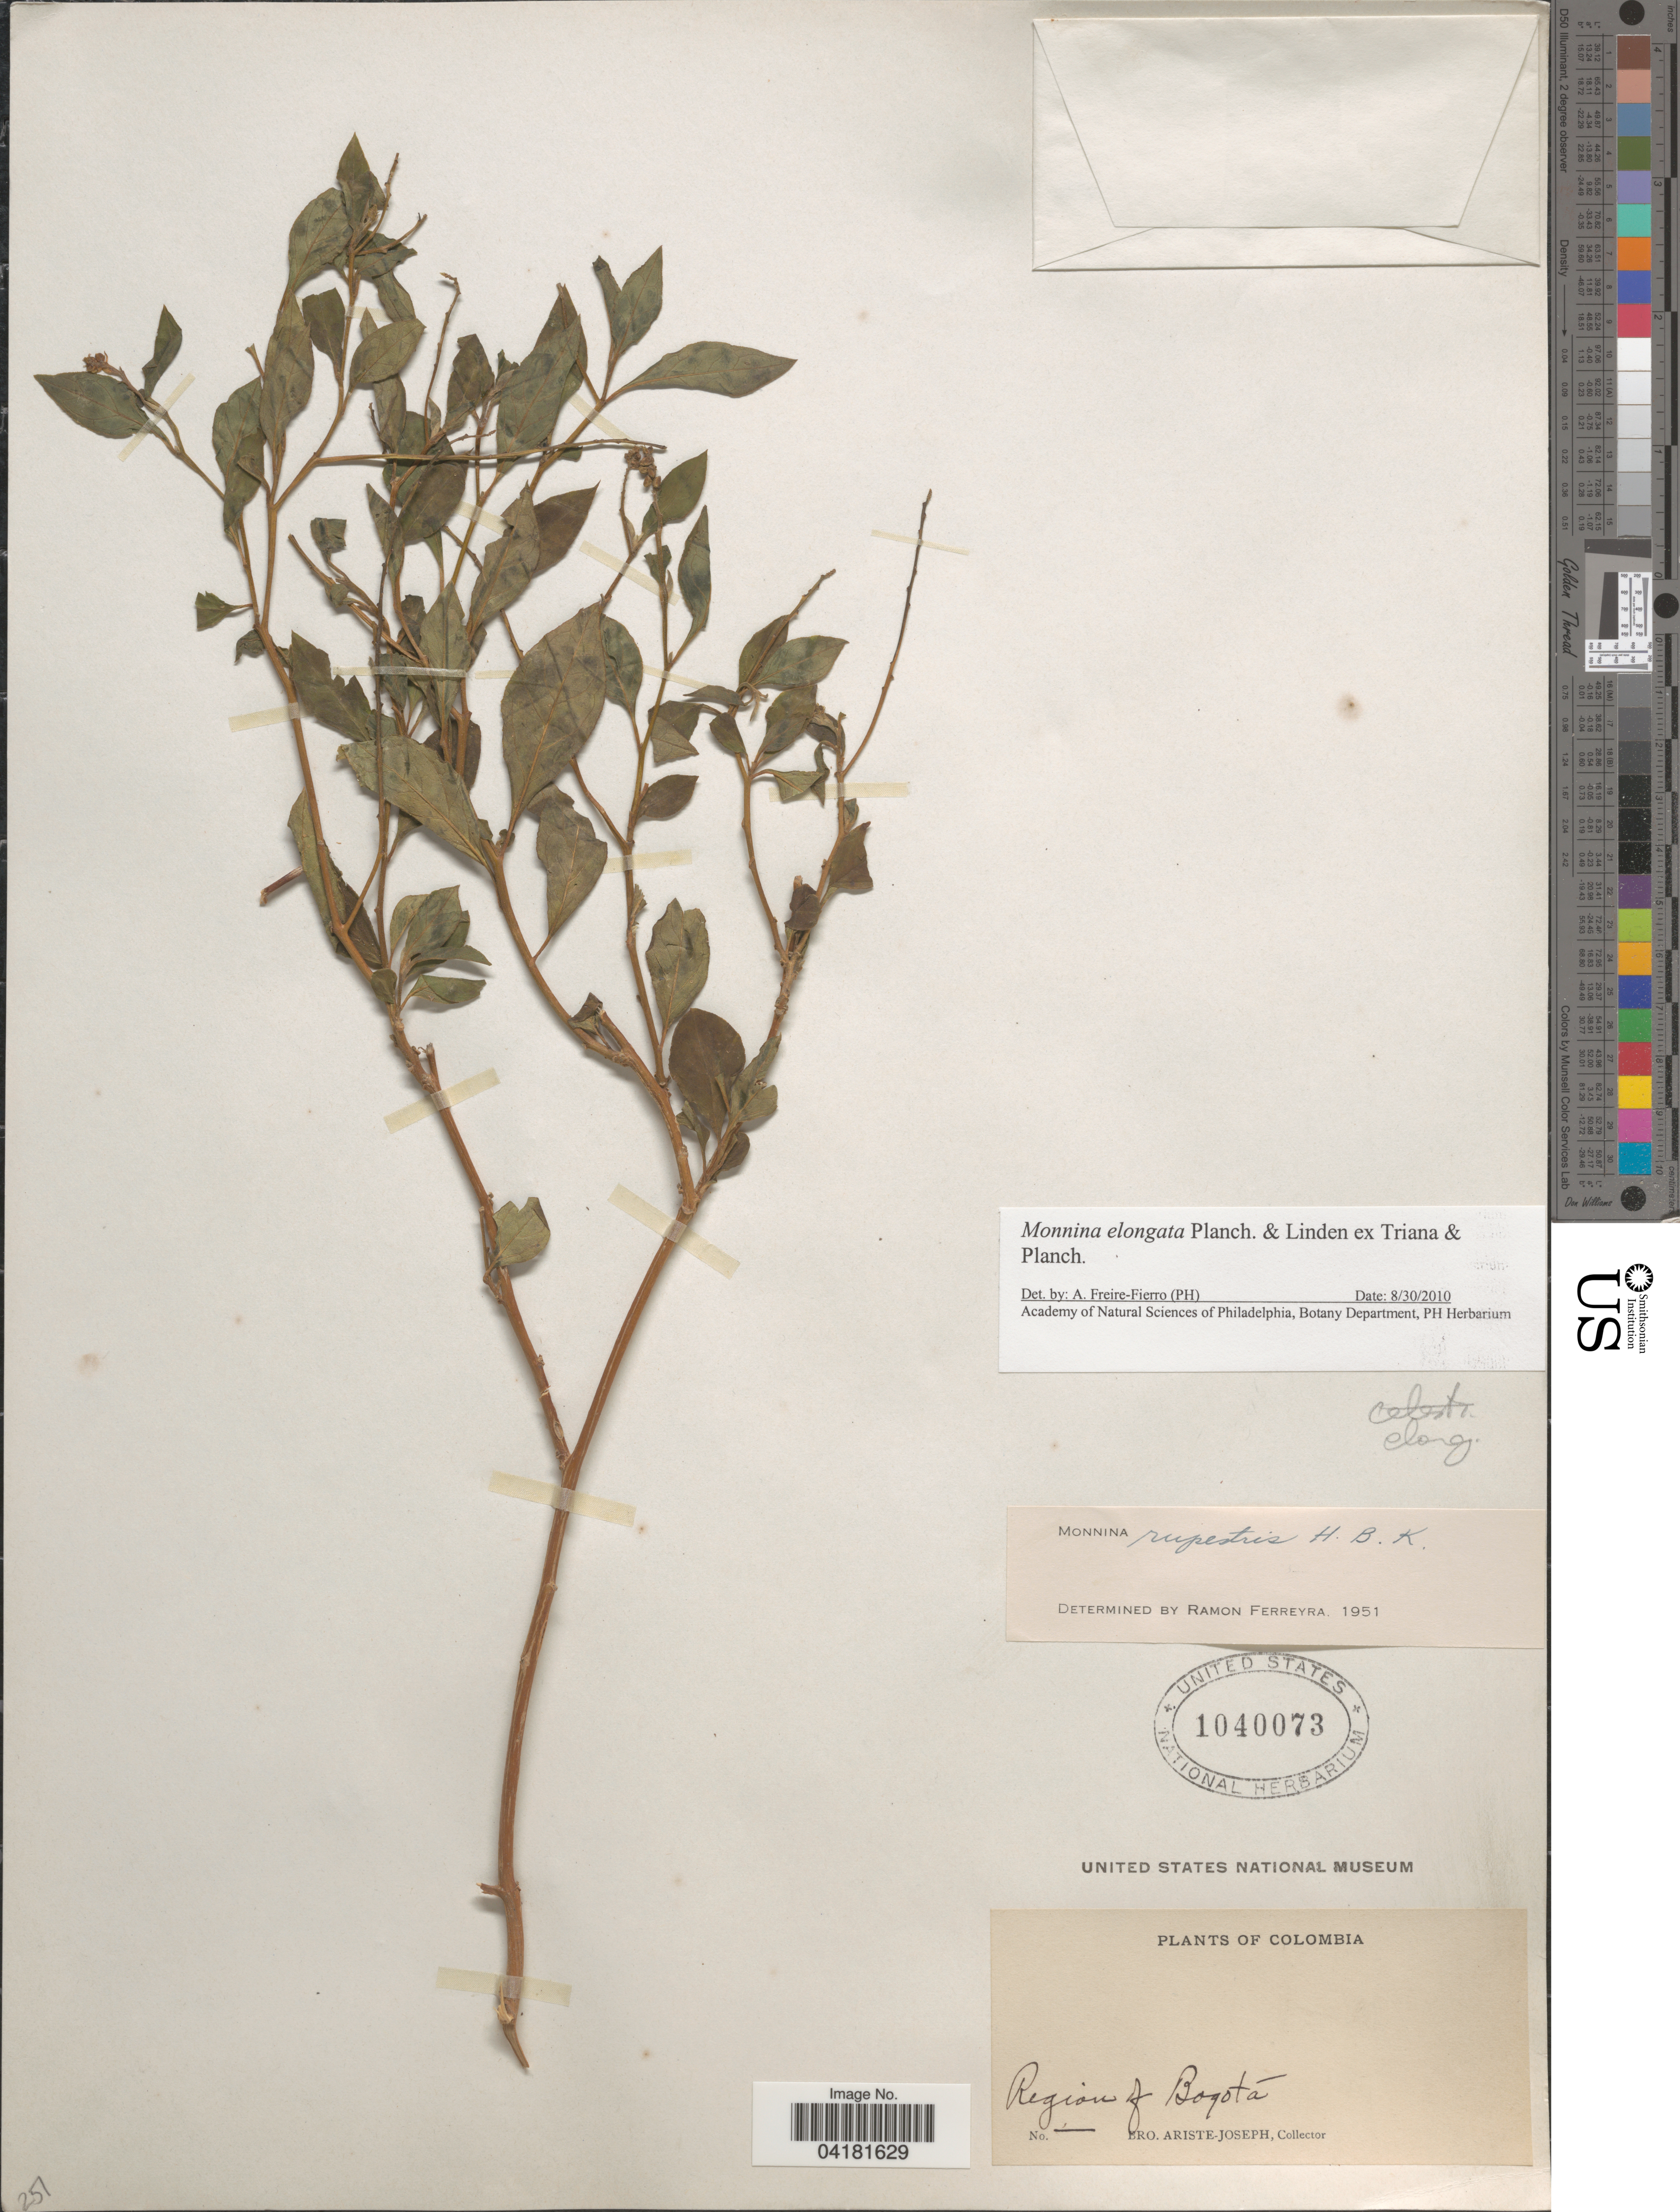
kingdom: Plantae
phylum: Tracheophyta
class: Magnoliopsida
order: Fabales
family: Polygalaceae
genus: Monnina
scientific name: Monnina elongata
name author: Planch. & Linden ex Triana & Planch.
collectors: Bro. Ariste-Joseph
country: Colombia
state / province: Bogota D.C.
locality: Region of Bogotá.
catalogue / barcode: US 1040073